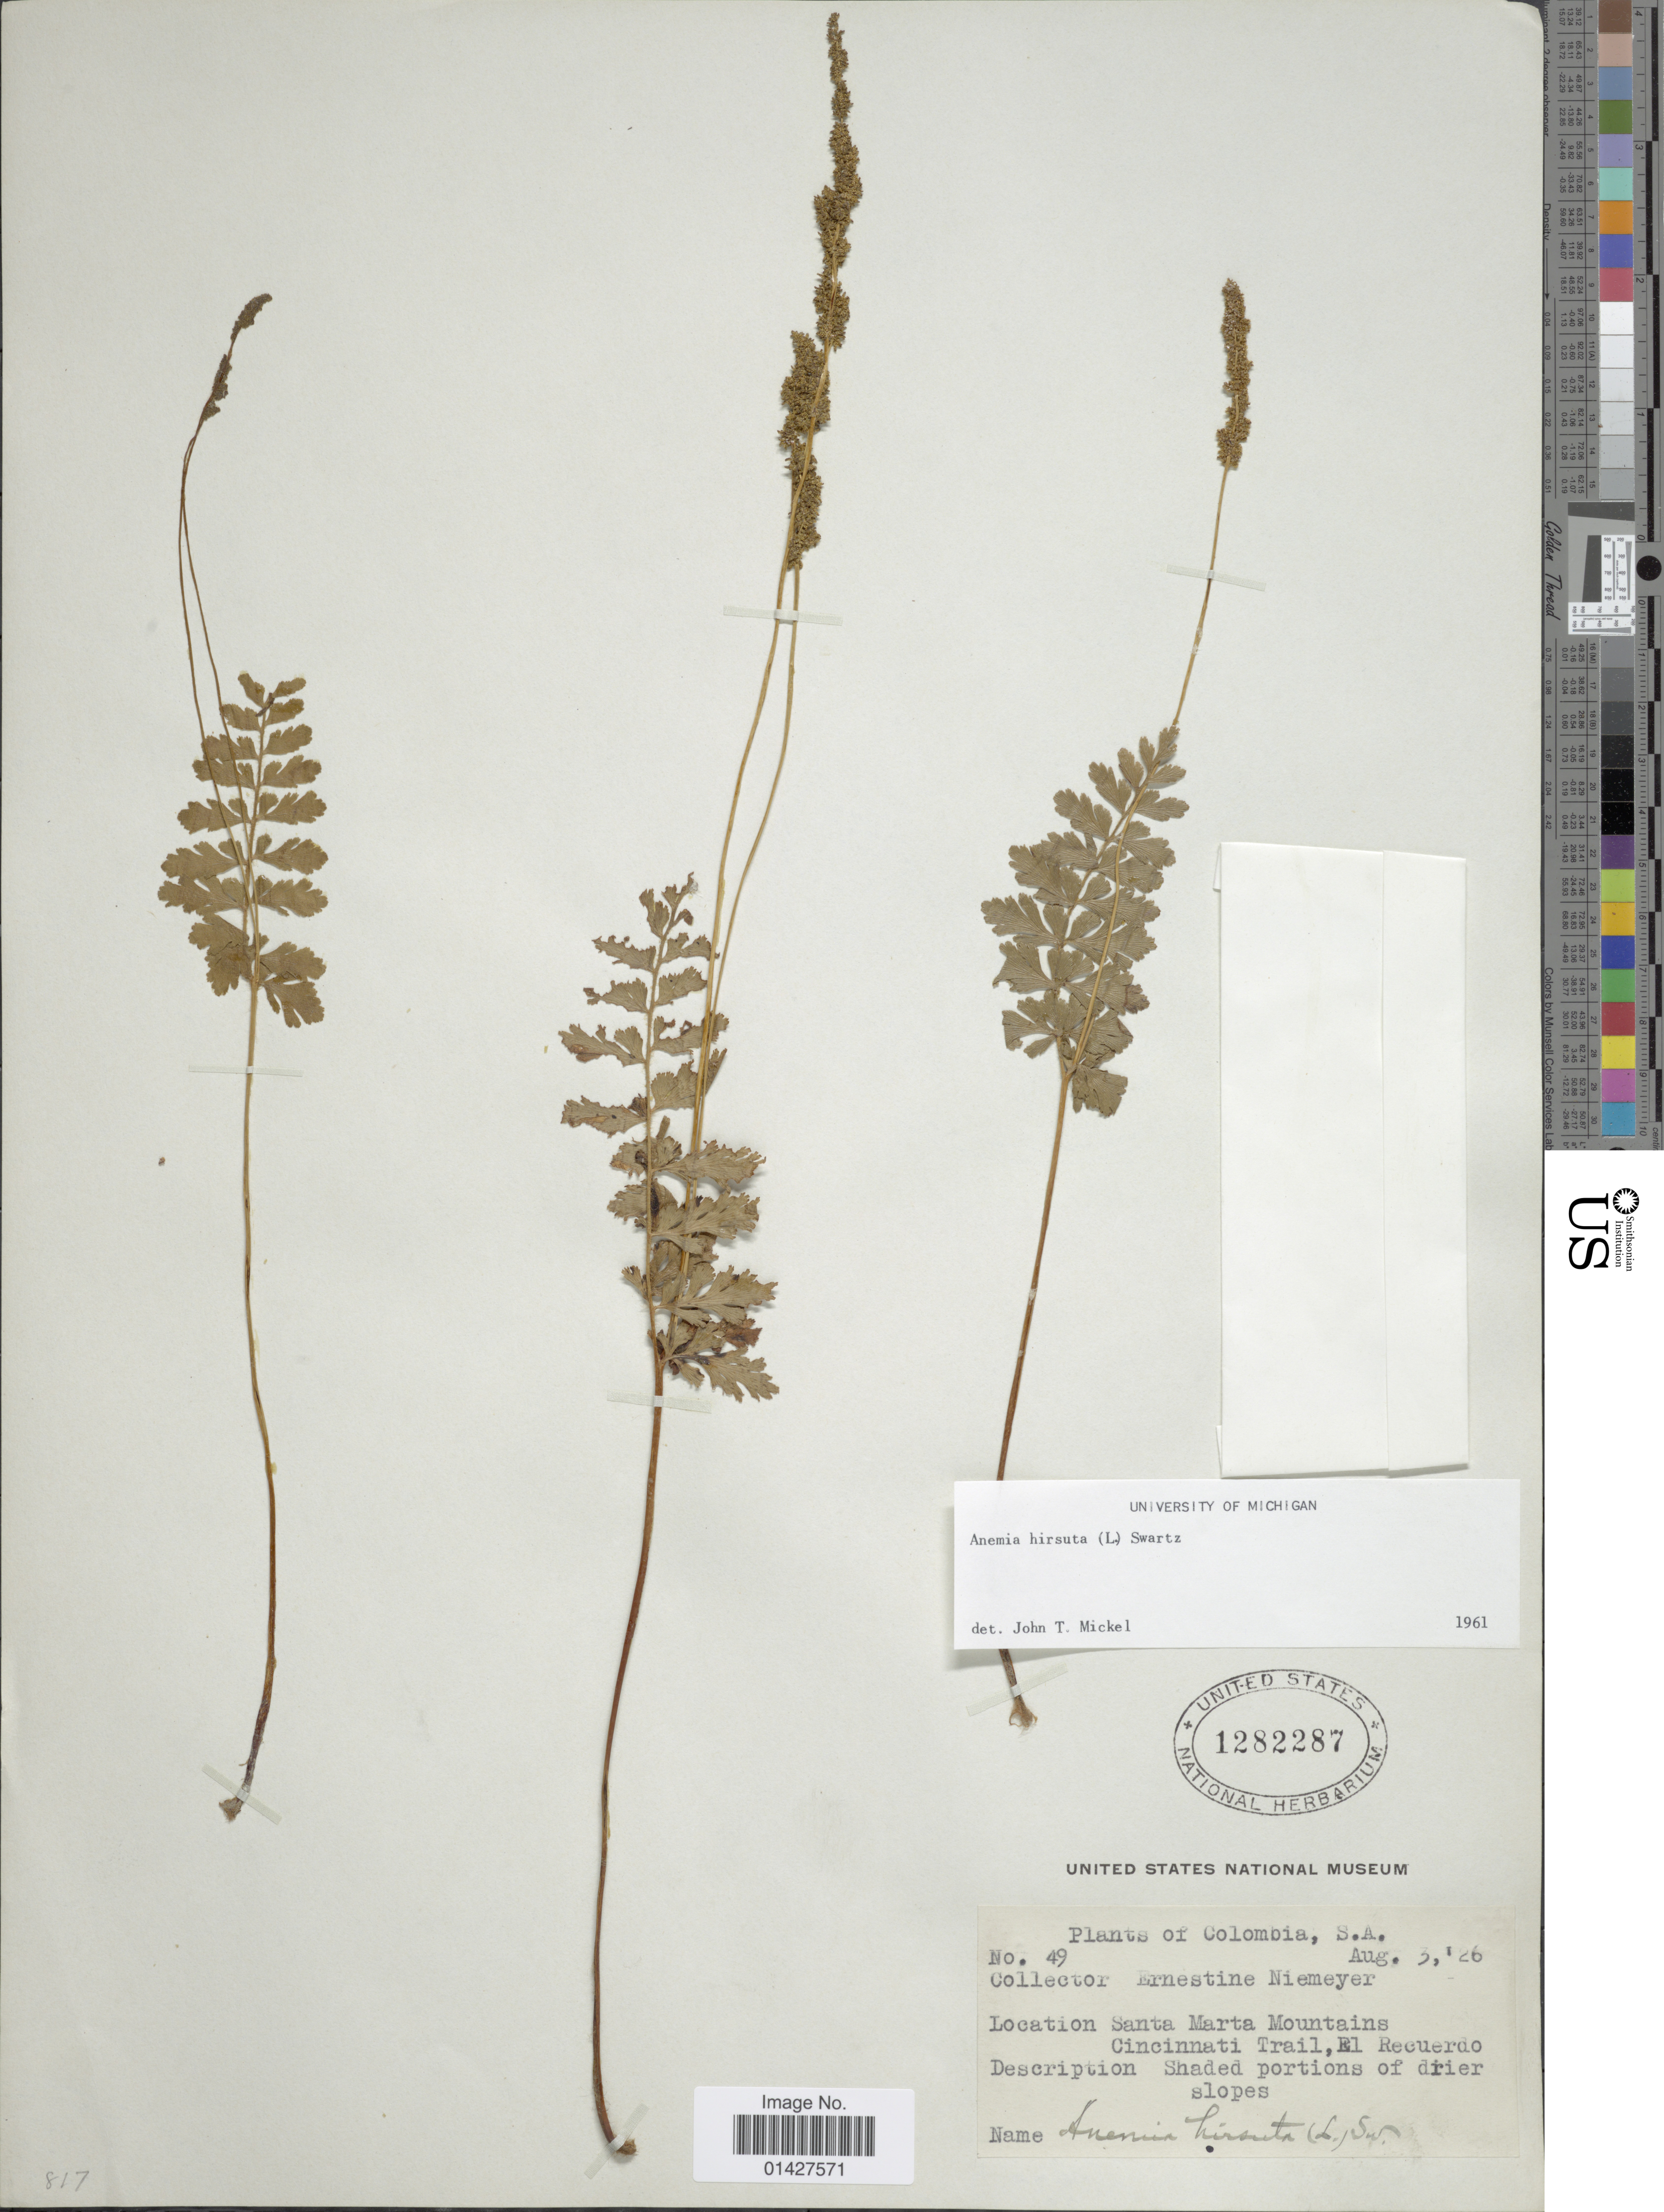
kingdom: Plantae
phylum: Tracheophyta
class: Polypodiopsida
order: Schizaeales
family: Anemiaceae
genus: Anemia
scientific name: Anemia hirsuta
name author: (L.) Sw.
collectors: E. H. Niemeyer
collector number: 49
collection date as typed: Transcribed d/m/y: 3/8/26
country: Colombia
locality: Santa Marta Mountains. Cincinnati Trail, El Recuerdo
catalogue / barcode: US 1282287